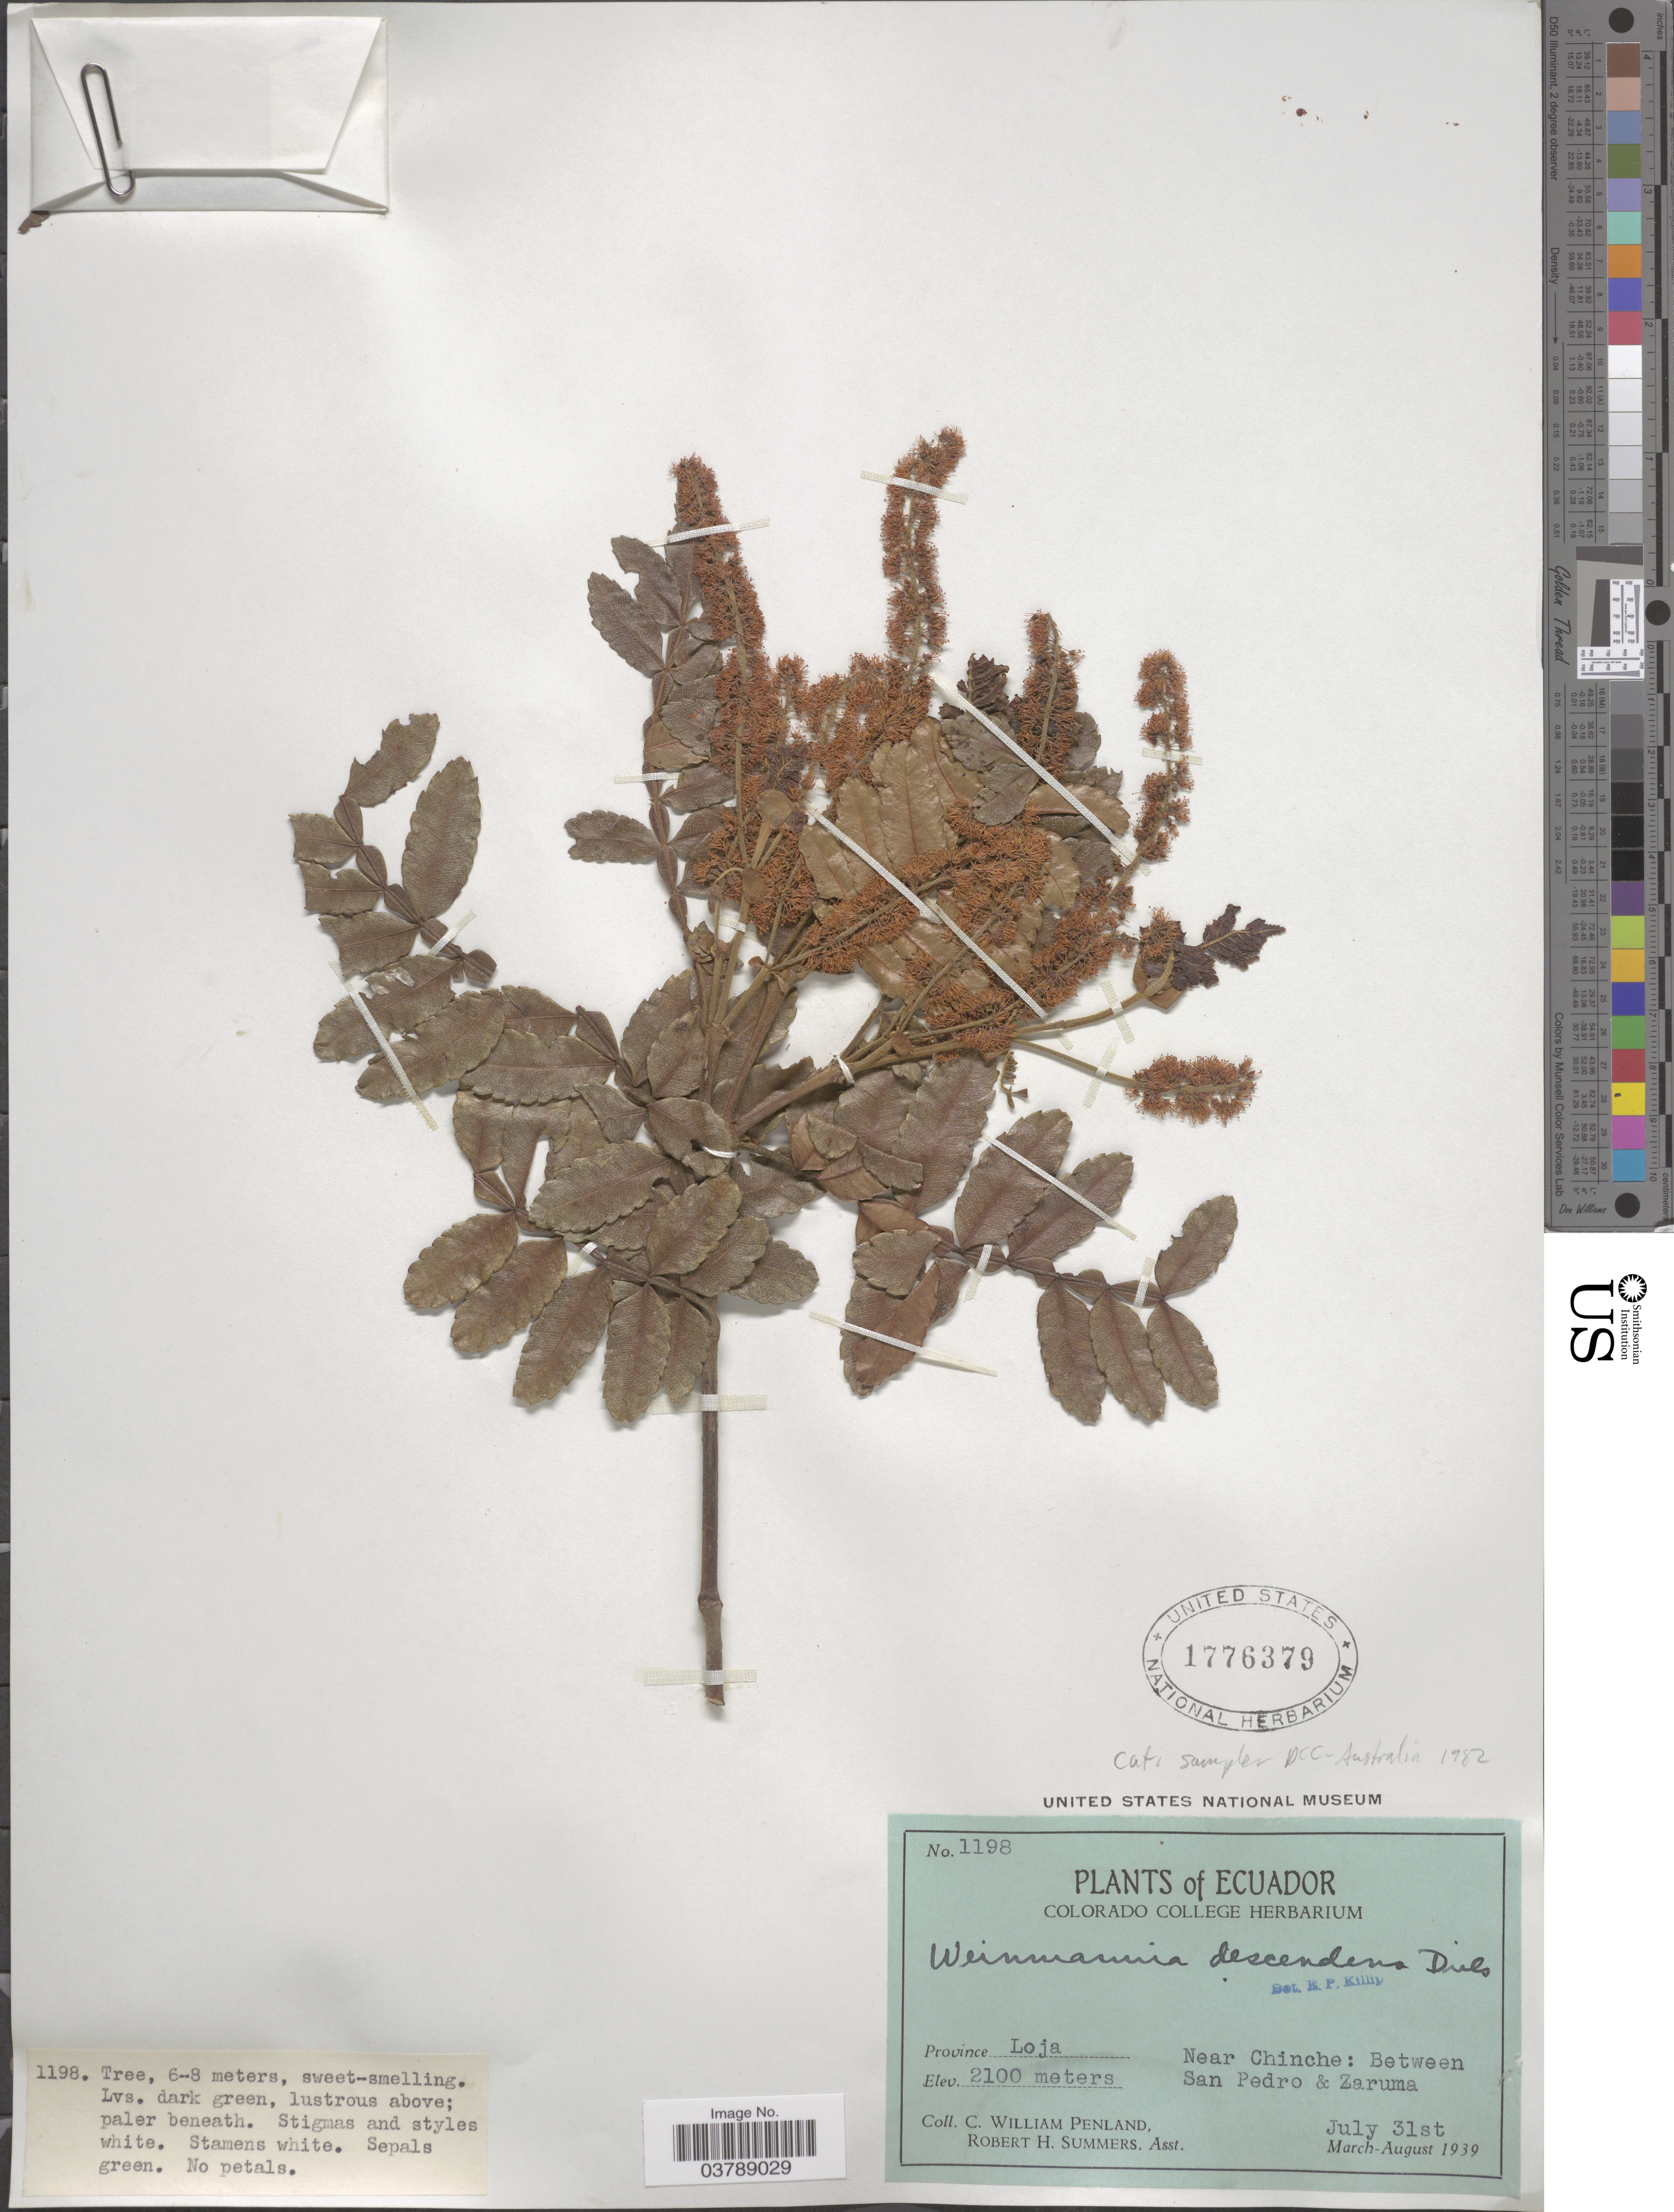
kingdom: Plantae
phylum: Tracheophyta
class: Magnoliopsida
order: Oxalidales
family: Cunoniaceae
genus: Weinmannia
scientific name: Weinmannia descendens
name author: Diels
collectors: C. W. Penland & R. Summers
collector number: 1198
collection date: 1939-07-31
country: Ecuador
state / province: Loja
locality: Near Chinche: Between San Pedro & Zaruma.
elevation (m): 2100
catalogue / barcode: US 1776379